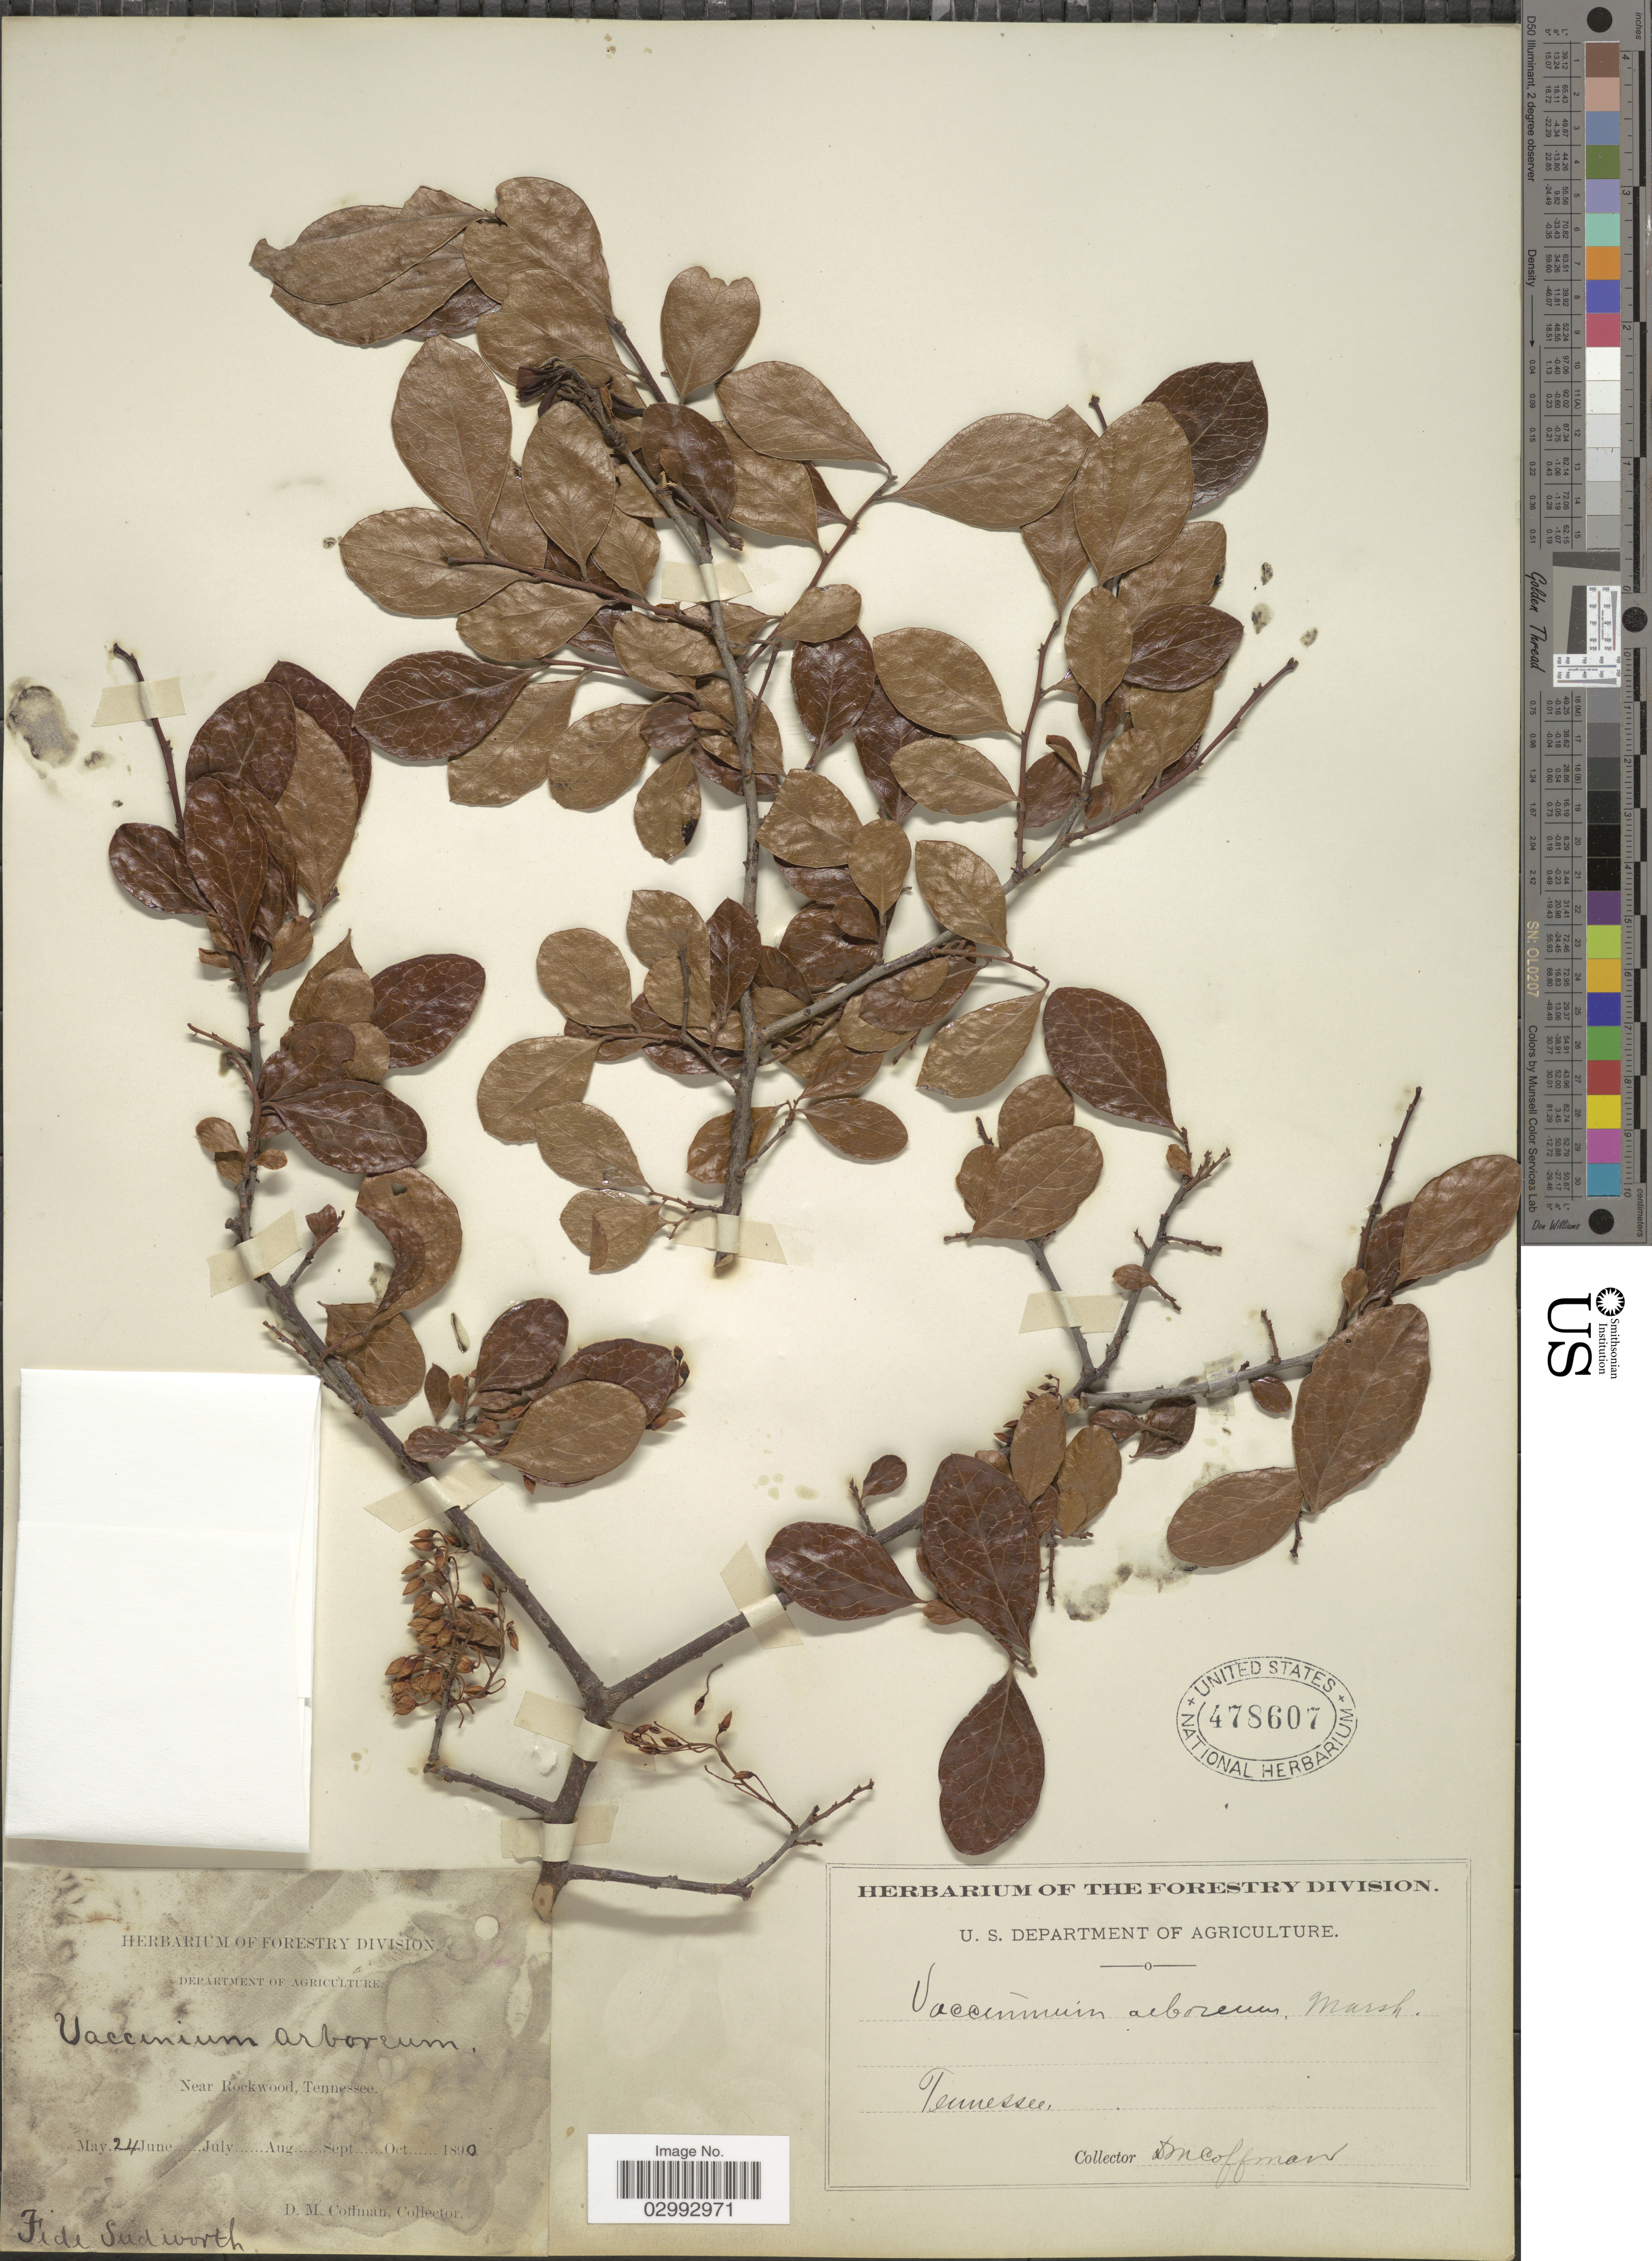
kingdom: Plantae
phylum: Tracheophyta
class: Magnoliopsida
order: Ericales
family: Ericaceae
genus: Batodendron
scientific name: Batodendron arboreum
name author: Nutt.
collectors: D. M. Coffman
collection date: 1890-05-24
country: United States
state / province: Tennessee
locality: Near Rockwood.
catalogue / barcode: US 478607